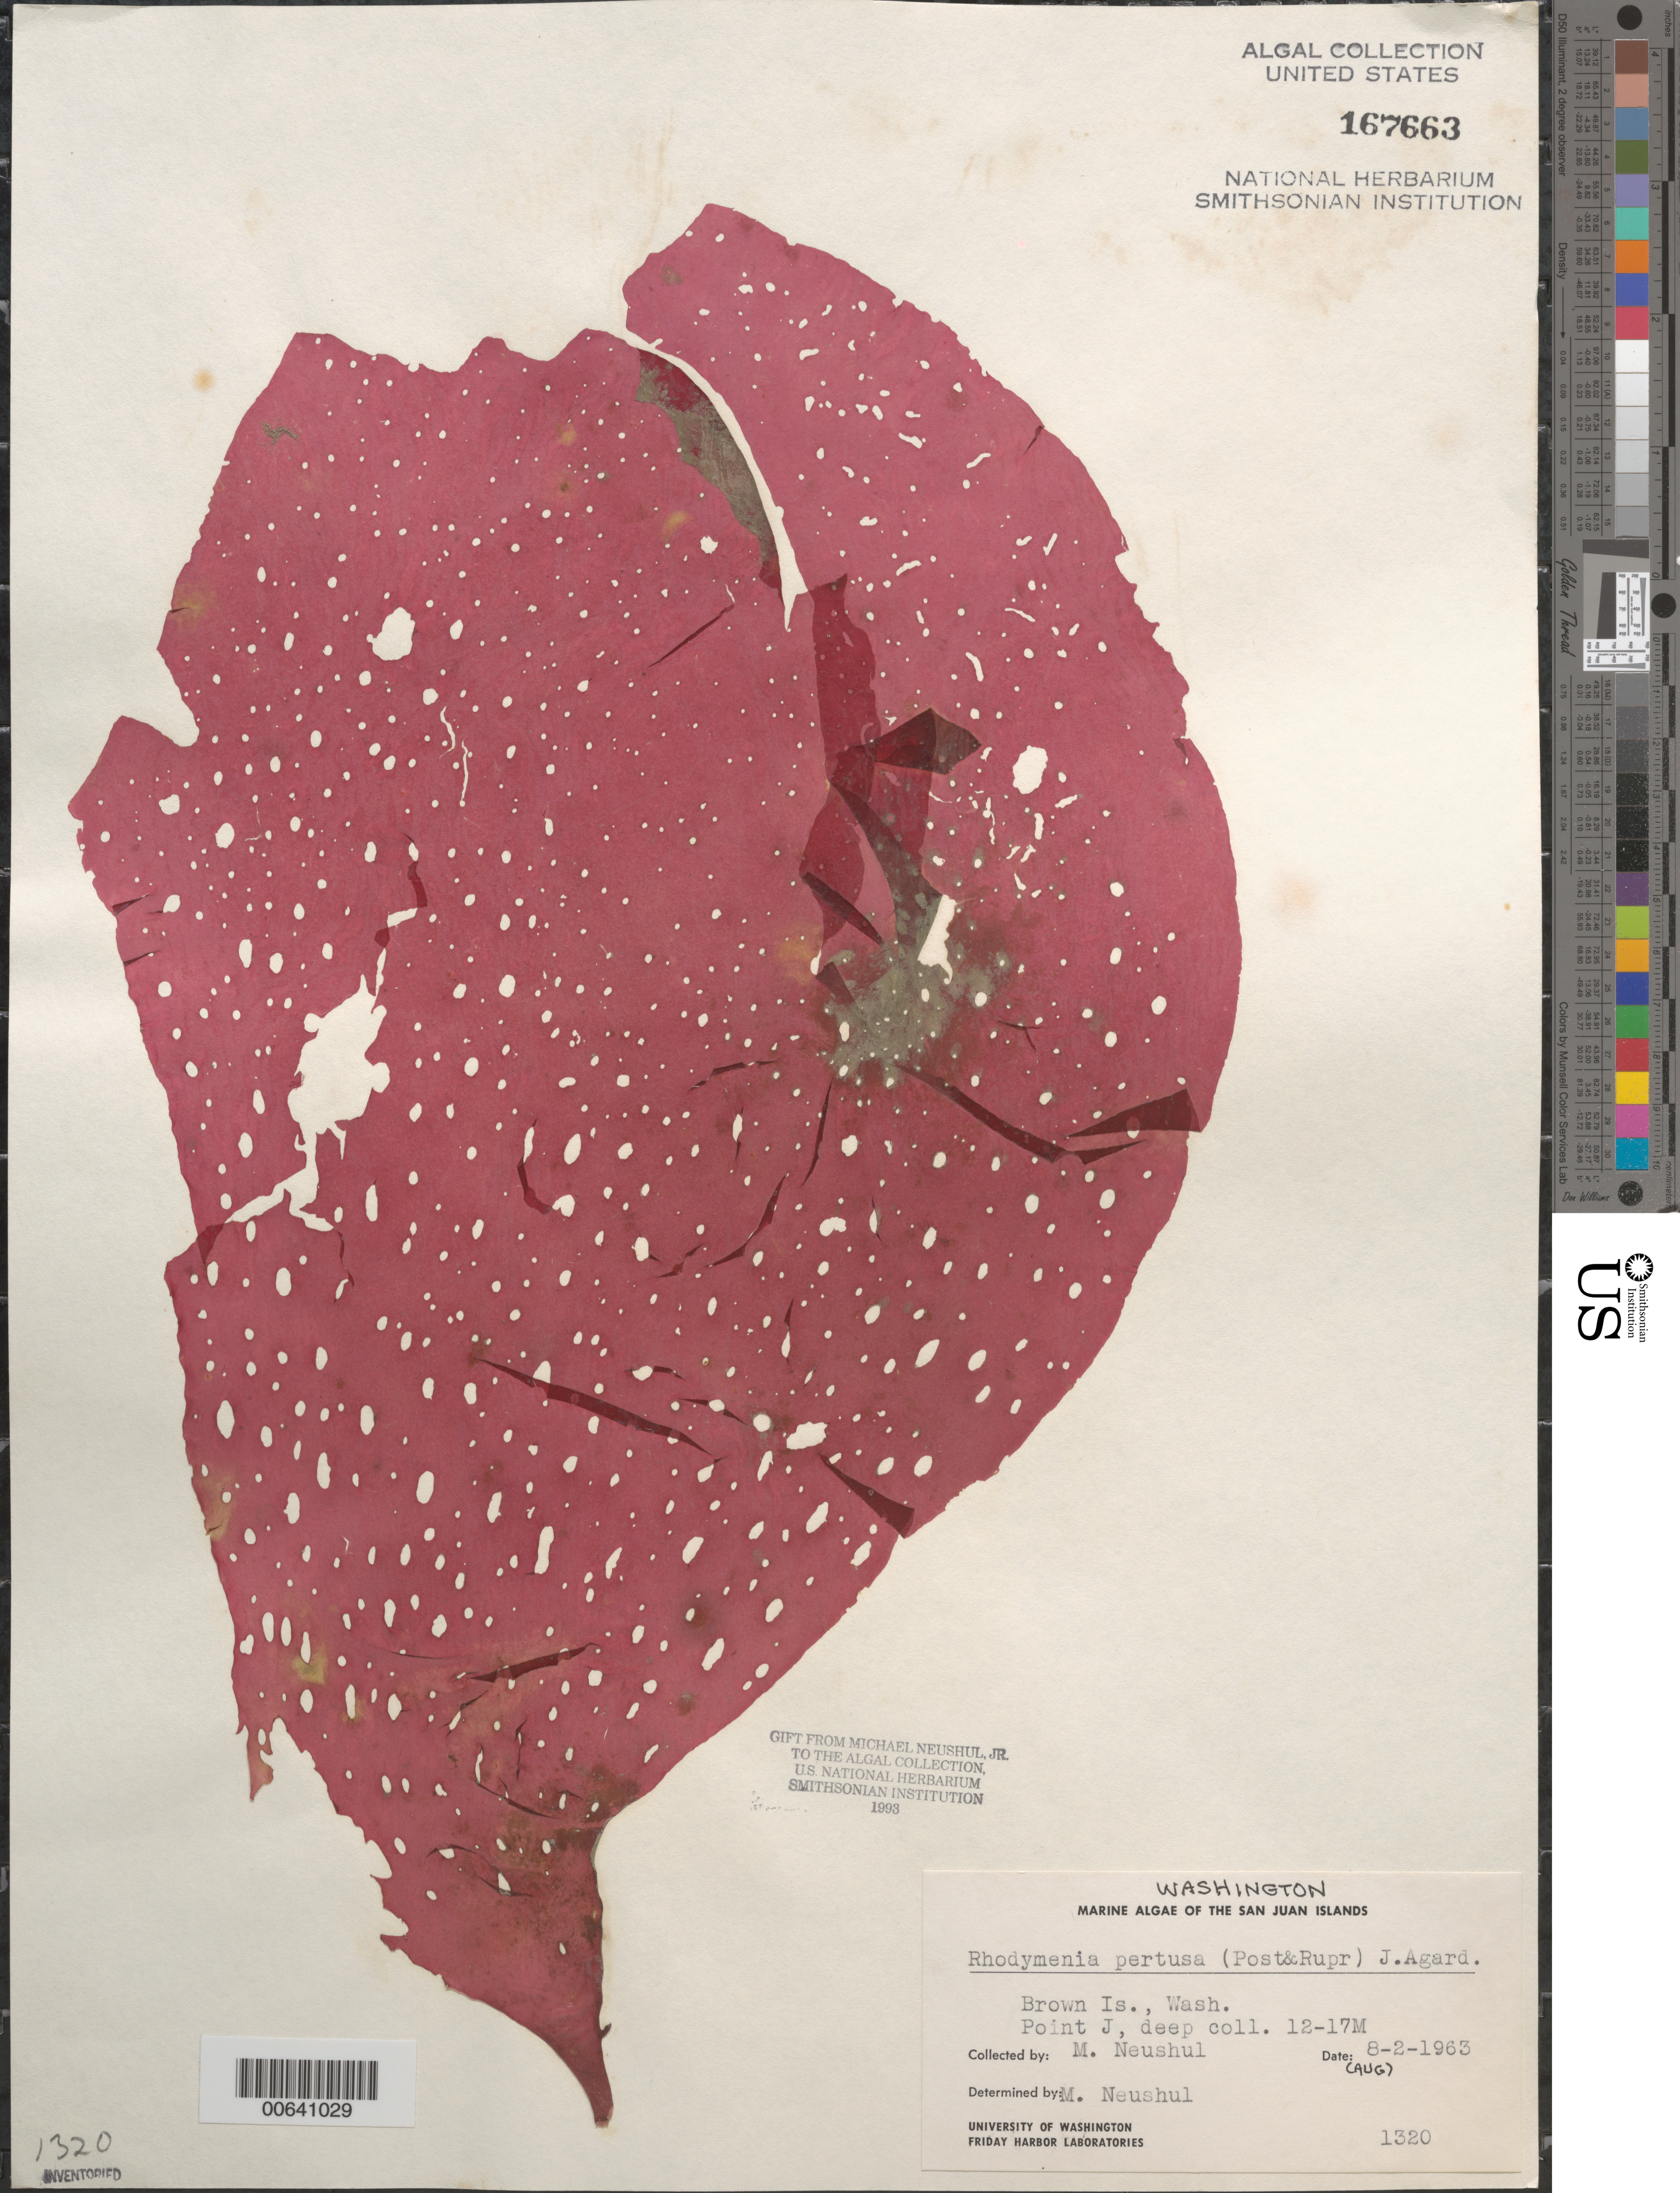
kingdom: Plantae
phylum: Rhodophyta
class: Florideophyceae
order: Rhodymeniales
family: Rhodymeniaceae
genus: Rhodymenia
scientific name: Rhodymenia pertusa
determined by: Neushul, M.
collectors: M. Neushul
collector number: Neushul 1320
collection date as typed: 02 Aug 1963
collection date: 1963-08-02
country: United States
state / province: Washington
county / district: San Juan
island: Brown Island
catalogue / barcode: US 167663